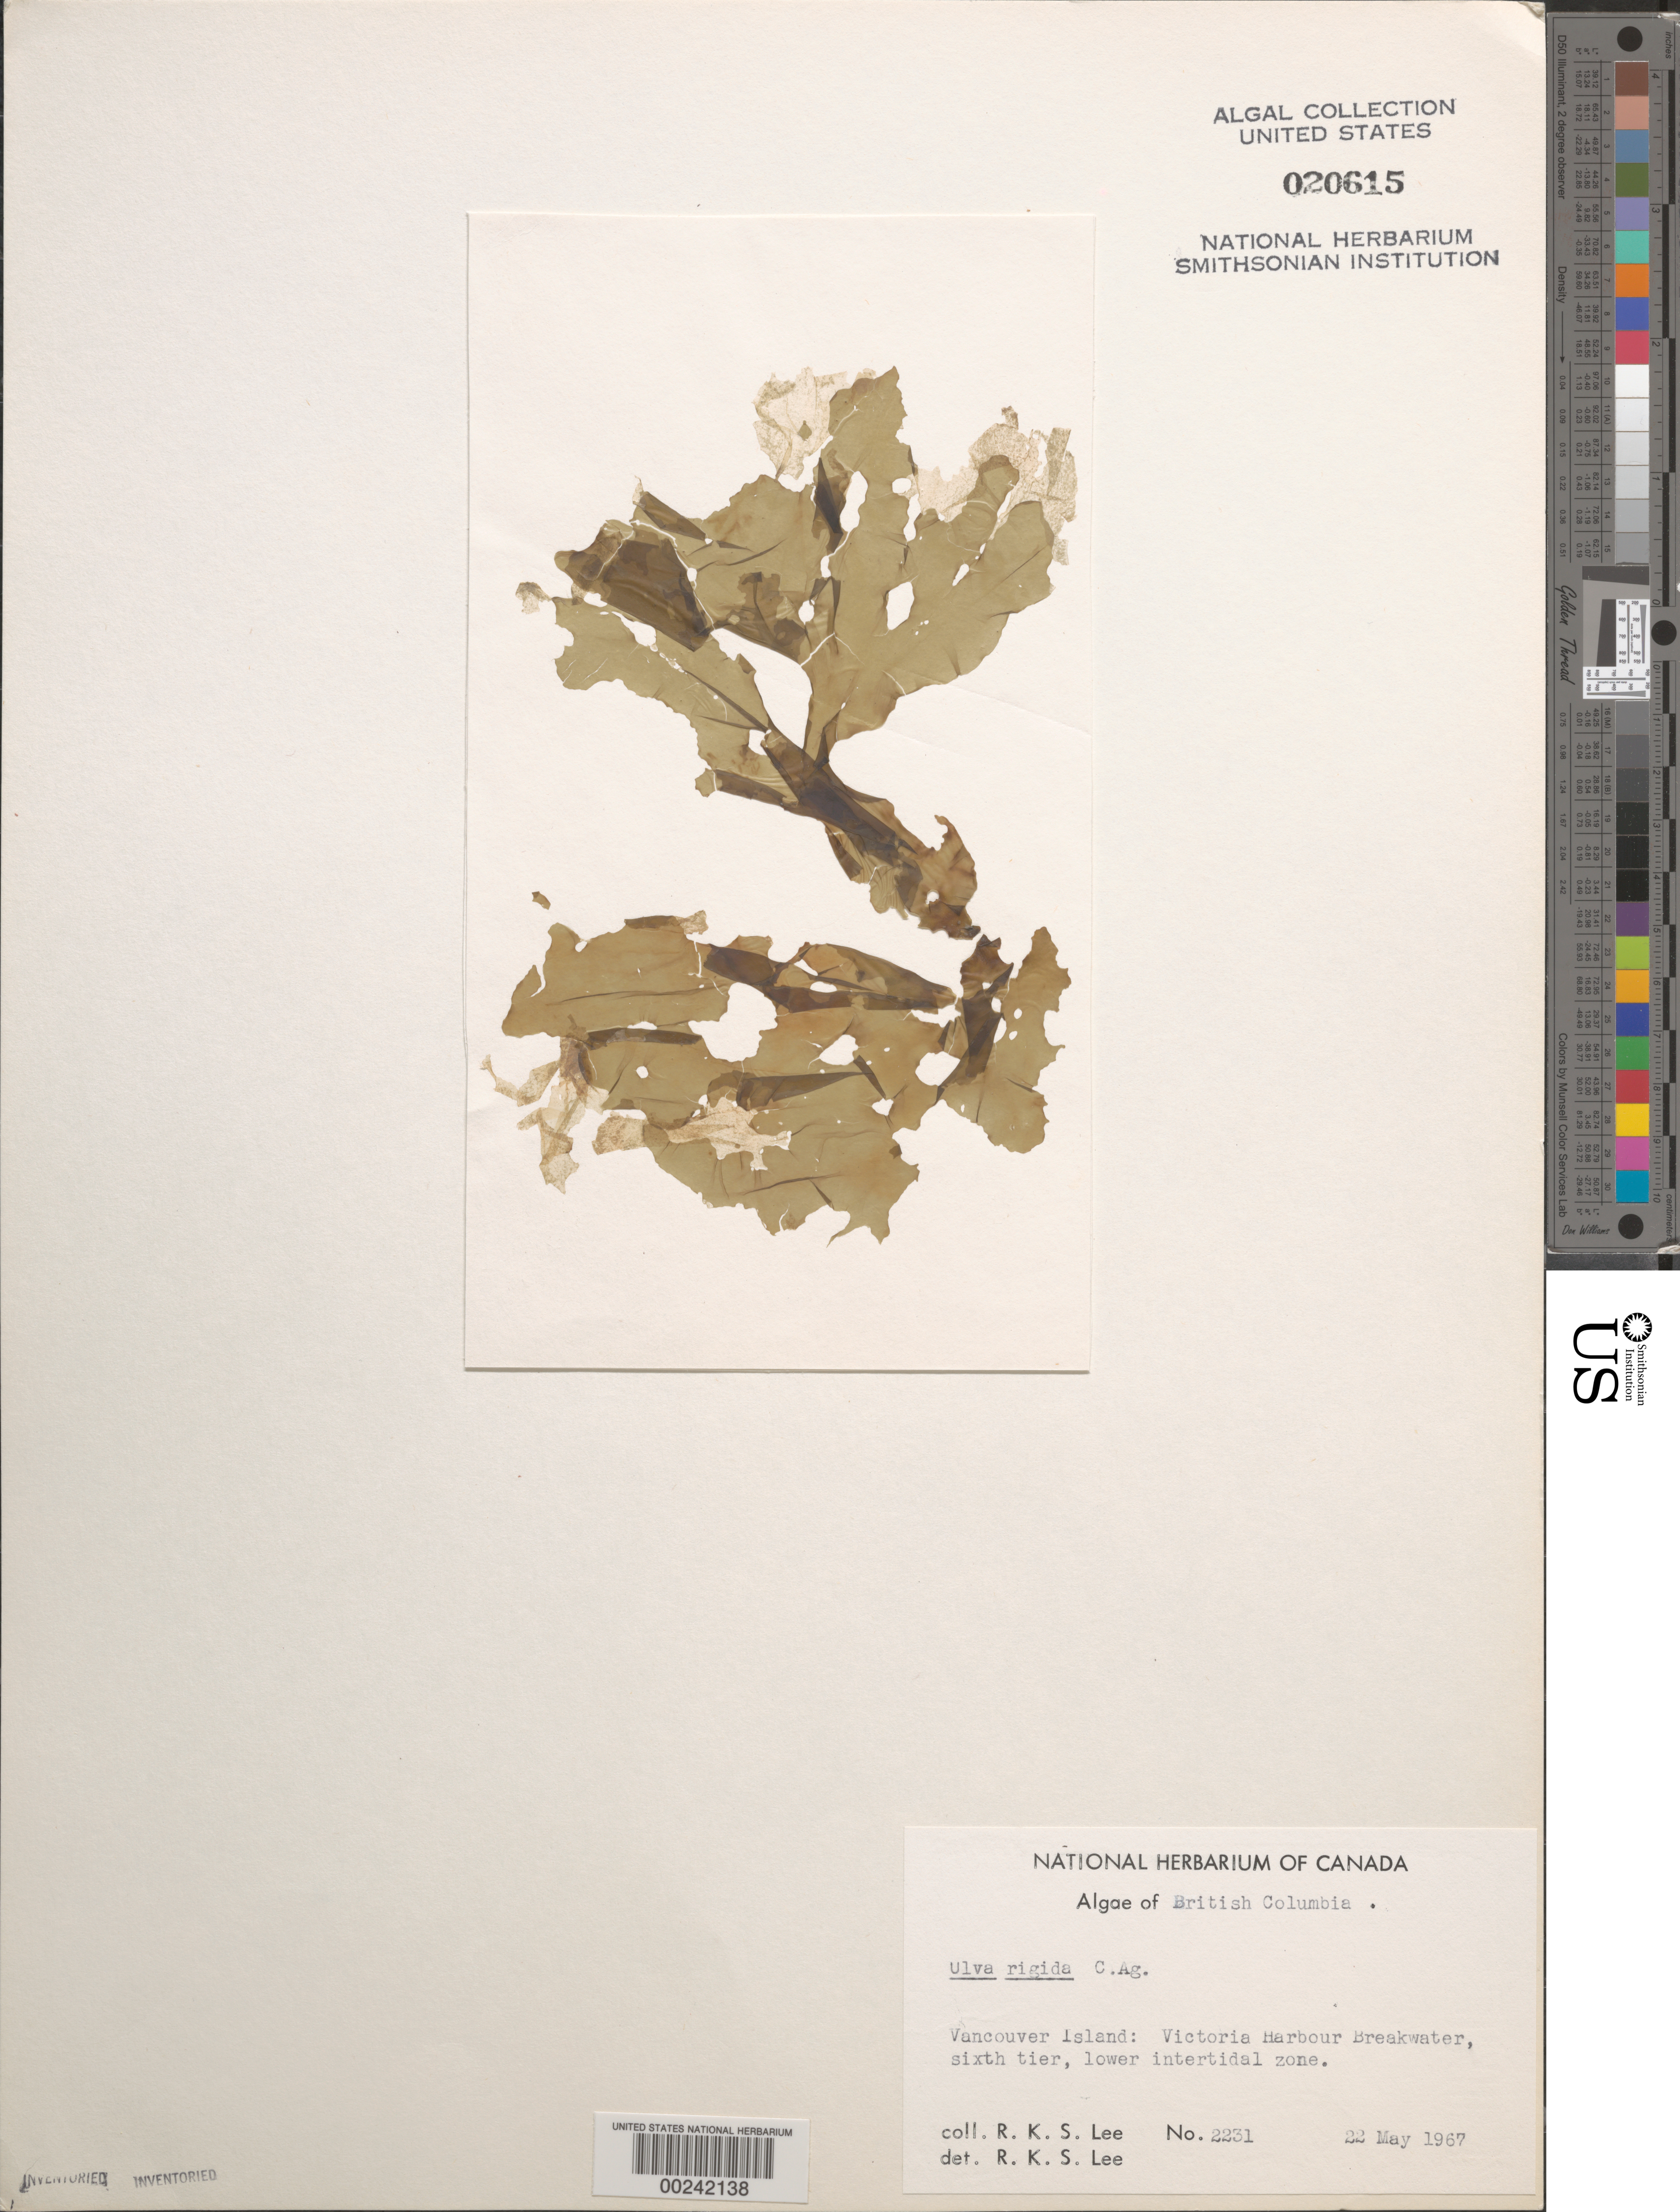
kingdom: Plantae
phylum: Chlorophyta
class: Ulvophyceae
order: Ulvales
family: Ulvaceae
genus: Ulva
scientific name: Ulva rigida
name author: C. Agardh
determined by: Lee, R. K. S.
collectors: R. Lee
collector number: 2231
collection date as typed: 22 May 1967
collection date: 1967-05-22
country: Canada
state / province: British Columbia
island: Vancouver Island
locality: Victoria Harbor breakwater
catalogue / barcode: US 20615